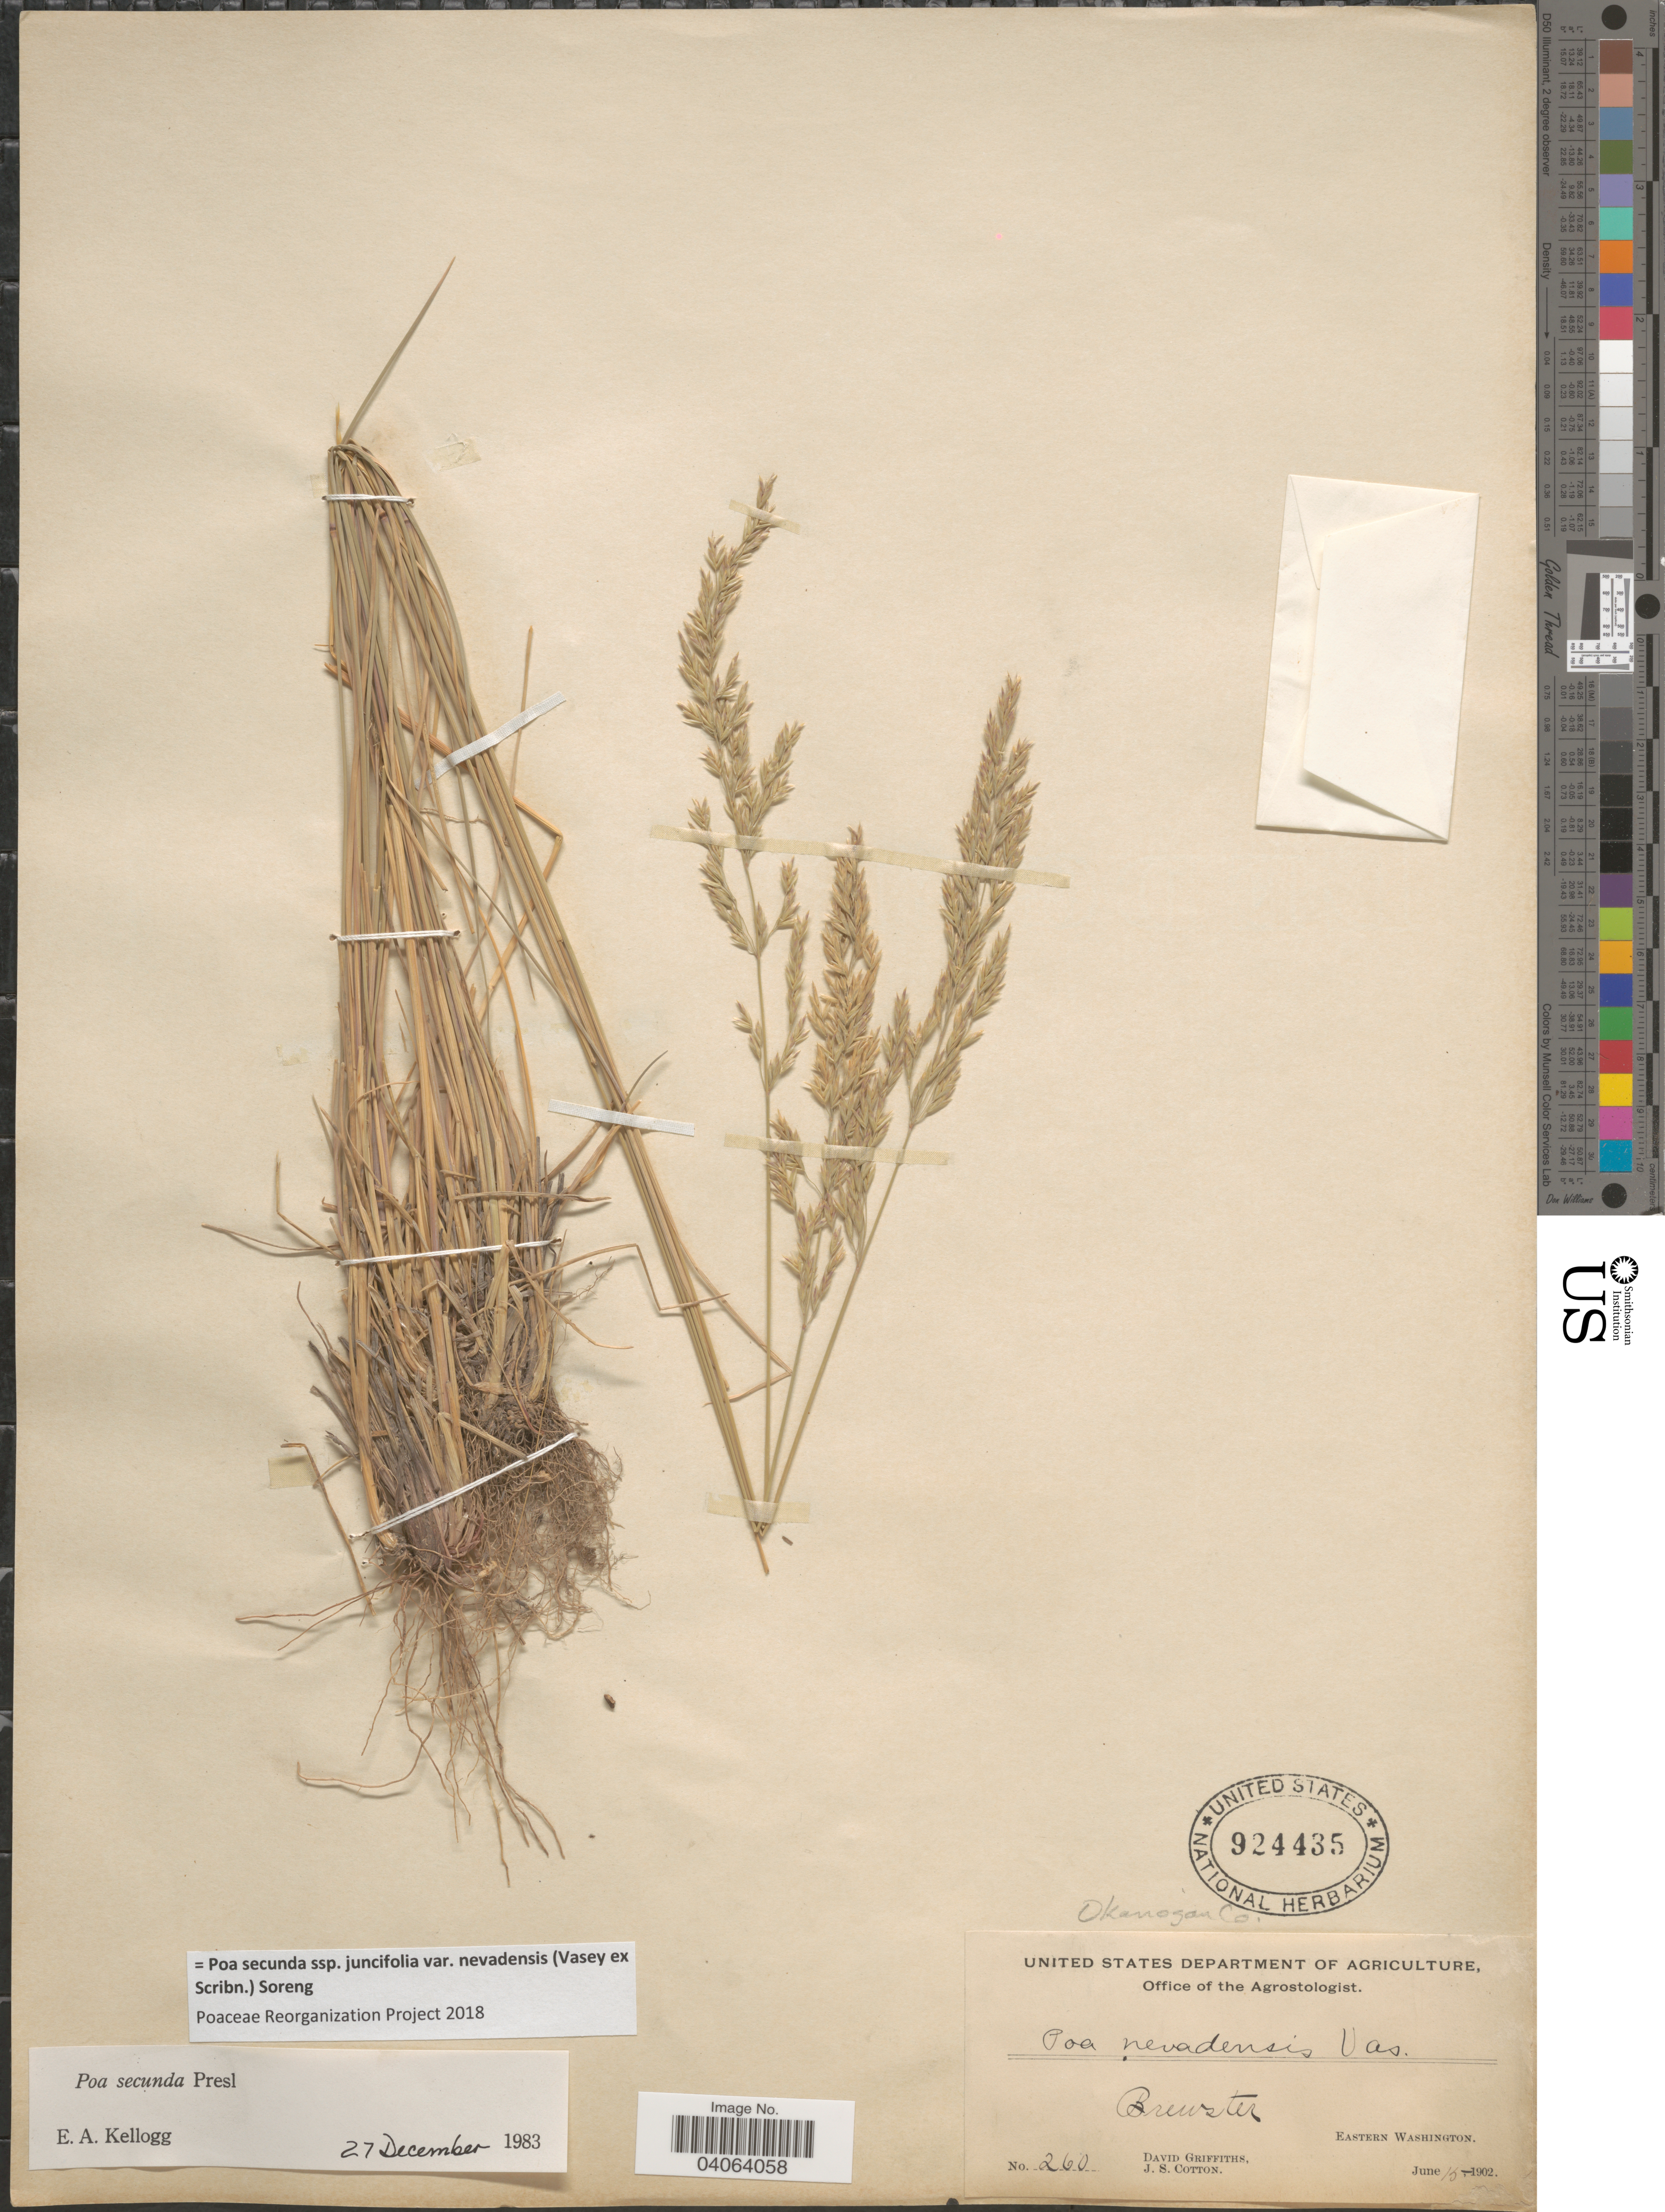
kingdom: Plantae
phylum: Tracheophyta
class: Liliopsida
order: Poales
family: Poaceae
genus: Poa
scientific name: Poa secunda subsp. juncifolia var. nevadensis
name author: (Vasey ex Scribn.) Soreng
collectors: D. Griffiths & J. S. Cotton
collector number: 260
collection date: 1902-06-15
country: United States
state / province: Washington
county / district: Okanogan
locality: Brewster. Eastern Washington. Okanogan Co.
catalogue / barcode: US 924435